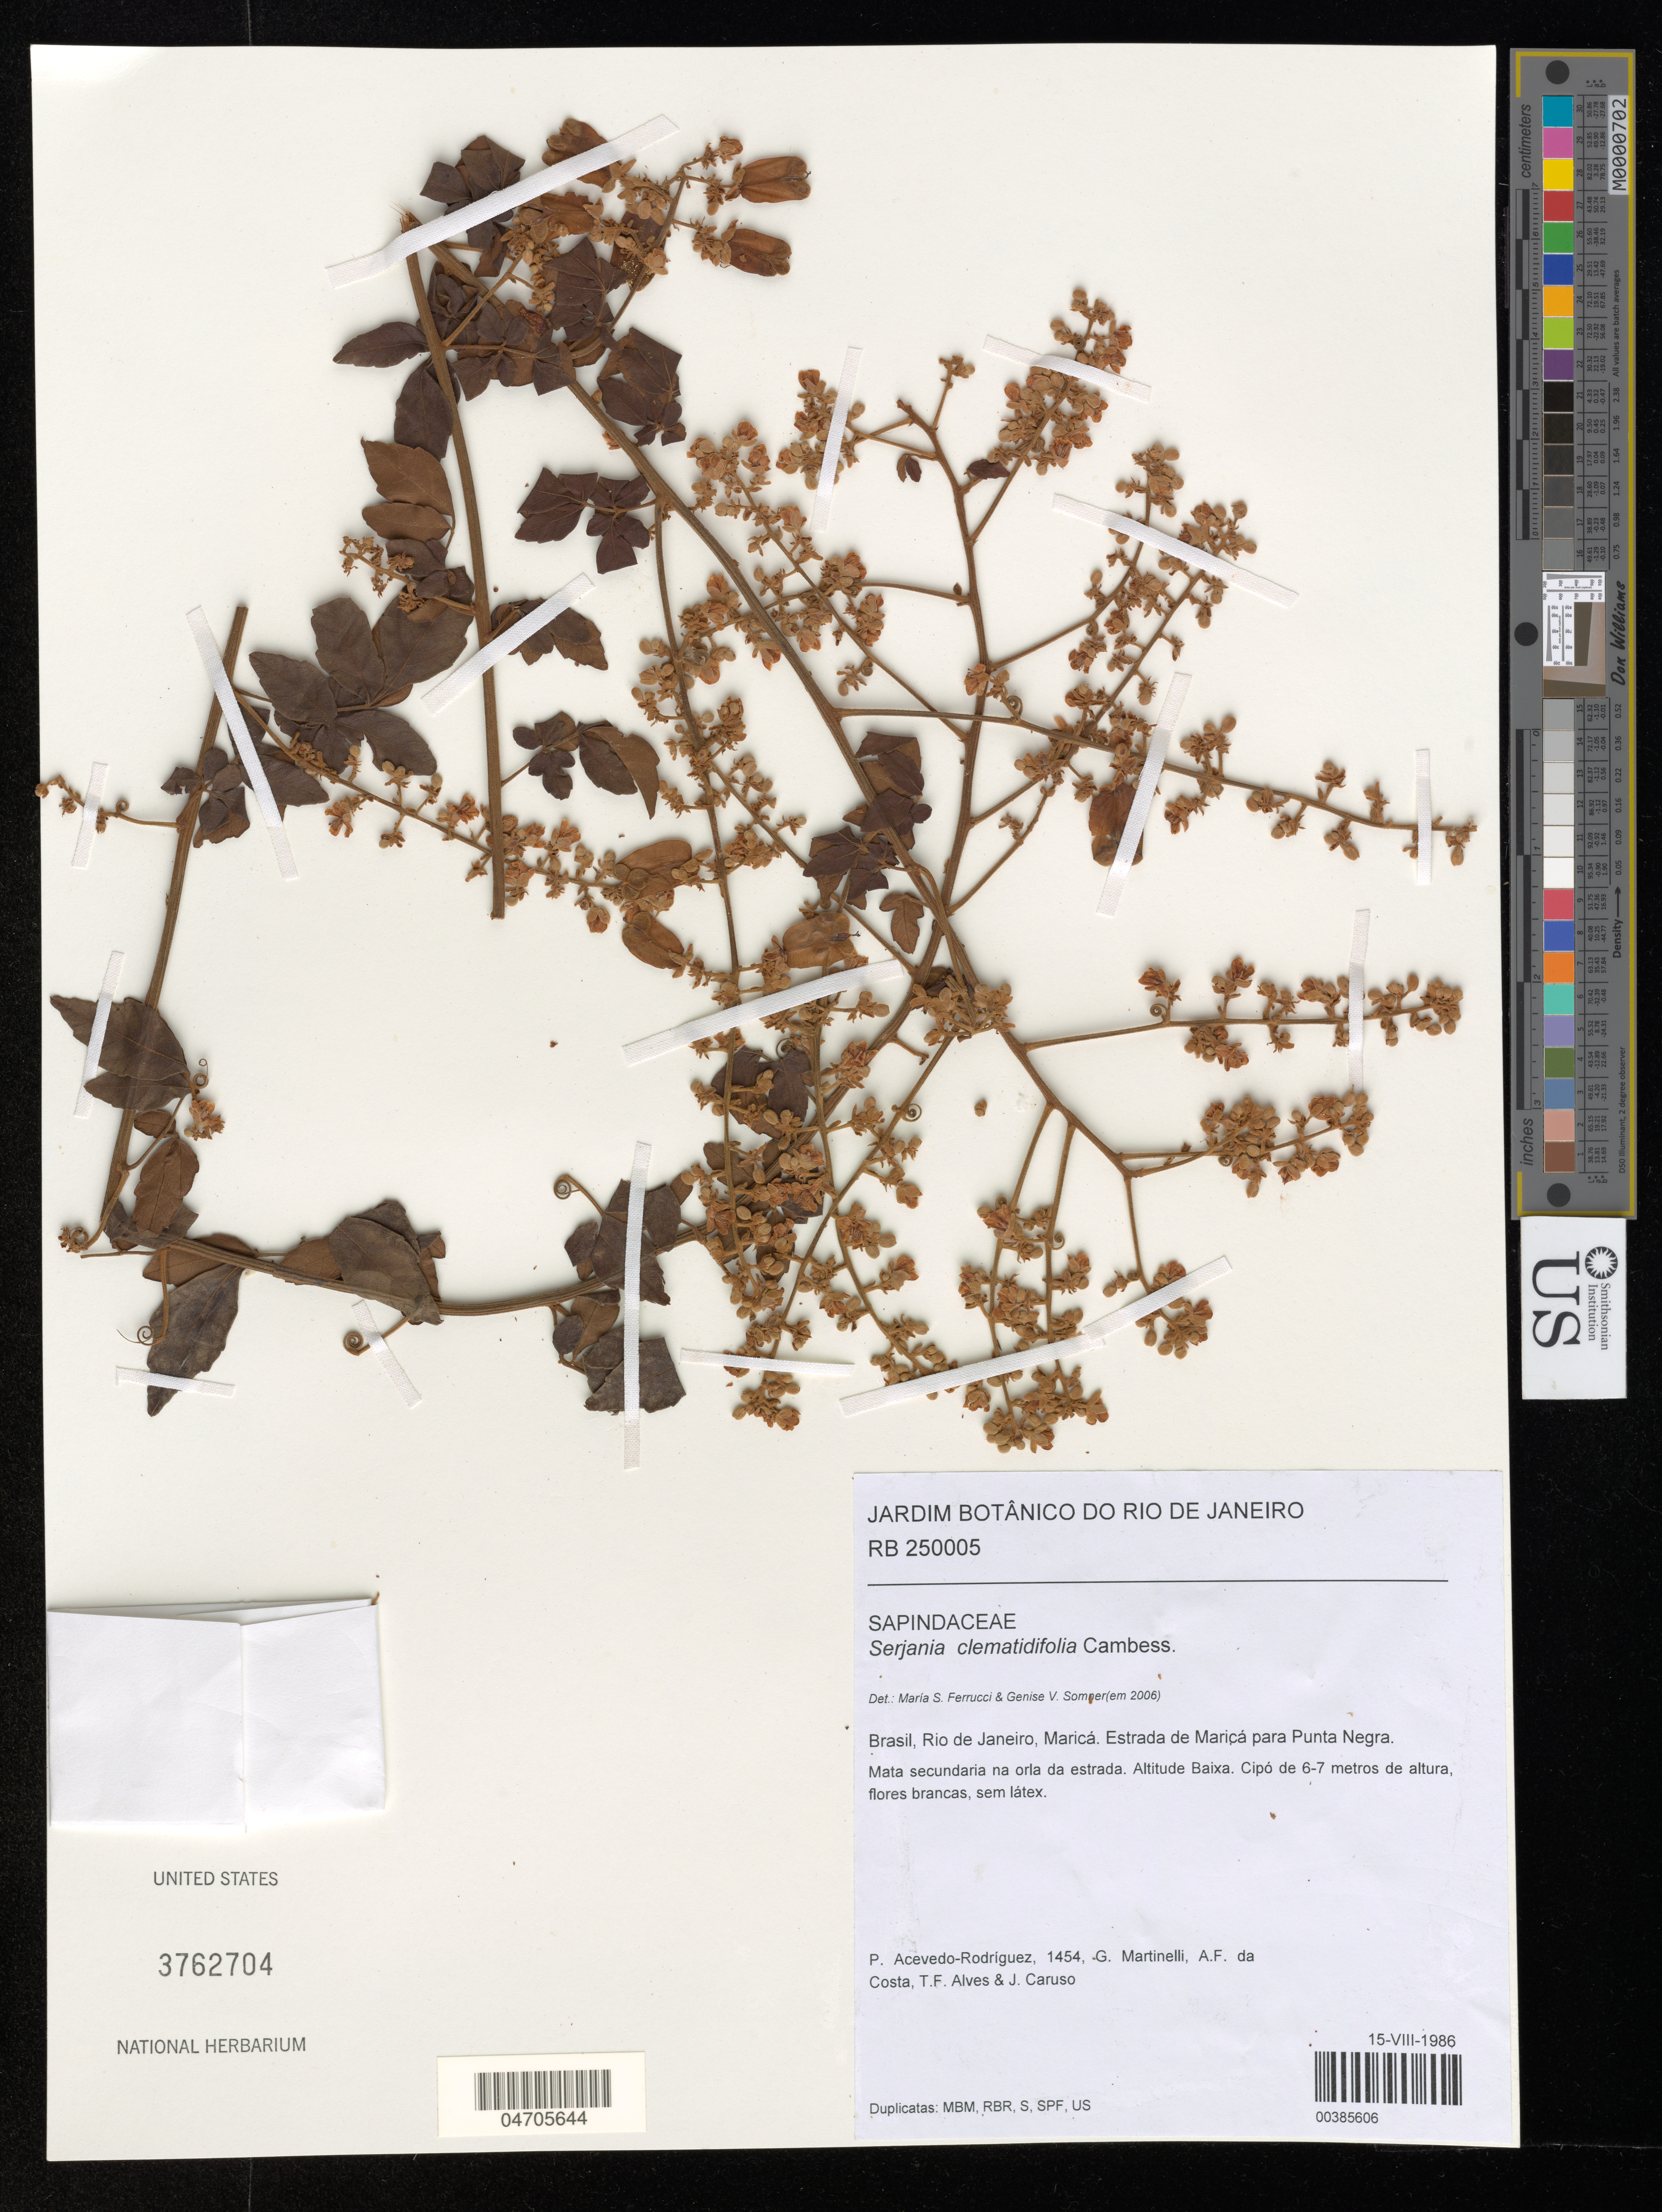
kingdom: Plantae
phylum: Tracheophyta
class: Magnoliopsida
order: Sapindales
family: Sapindaceae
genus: Serjania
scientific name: Serjania clematidifolia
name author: Cambess.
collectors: P. Acevedo-Rodr., G. Martinelli, A. Costa & T. F. Alves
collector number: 1454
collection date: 1986-08-15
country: Brazil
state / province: Rio de Janeiro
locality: Maricá. Estrada de Maricá para Punta Negra.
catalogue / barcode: US 3762704